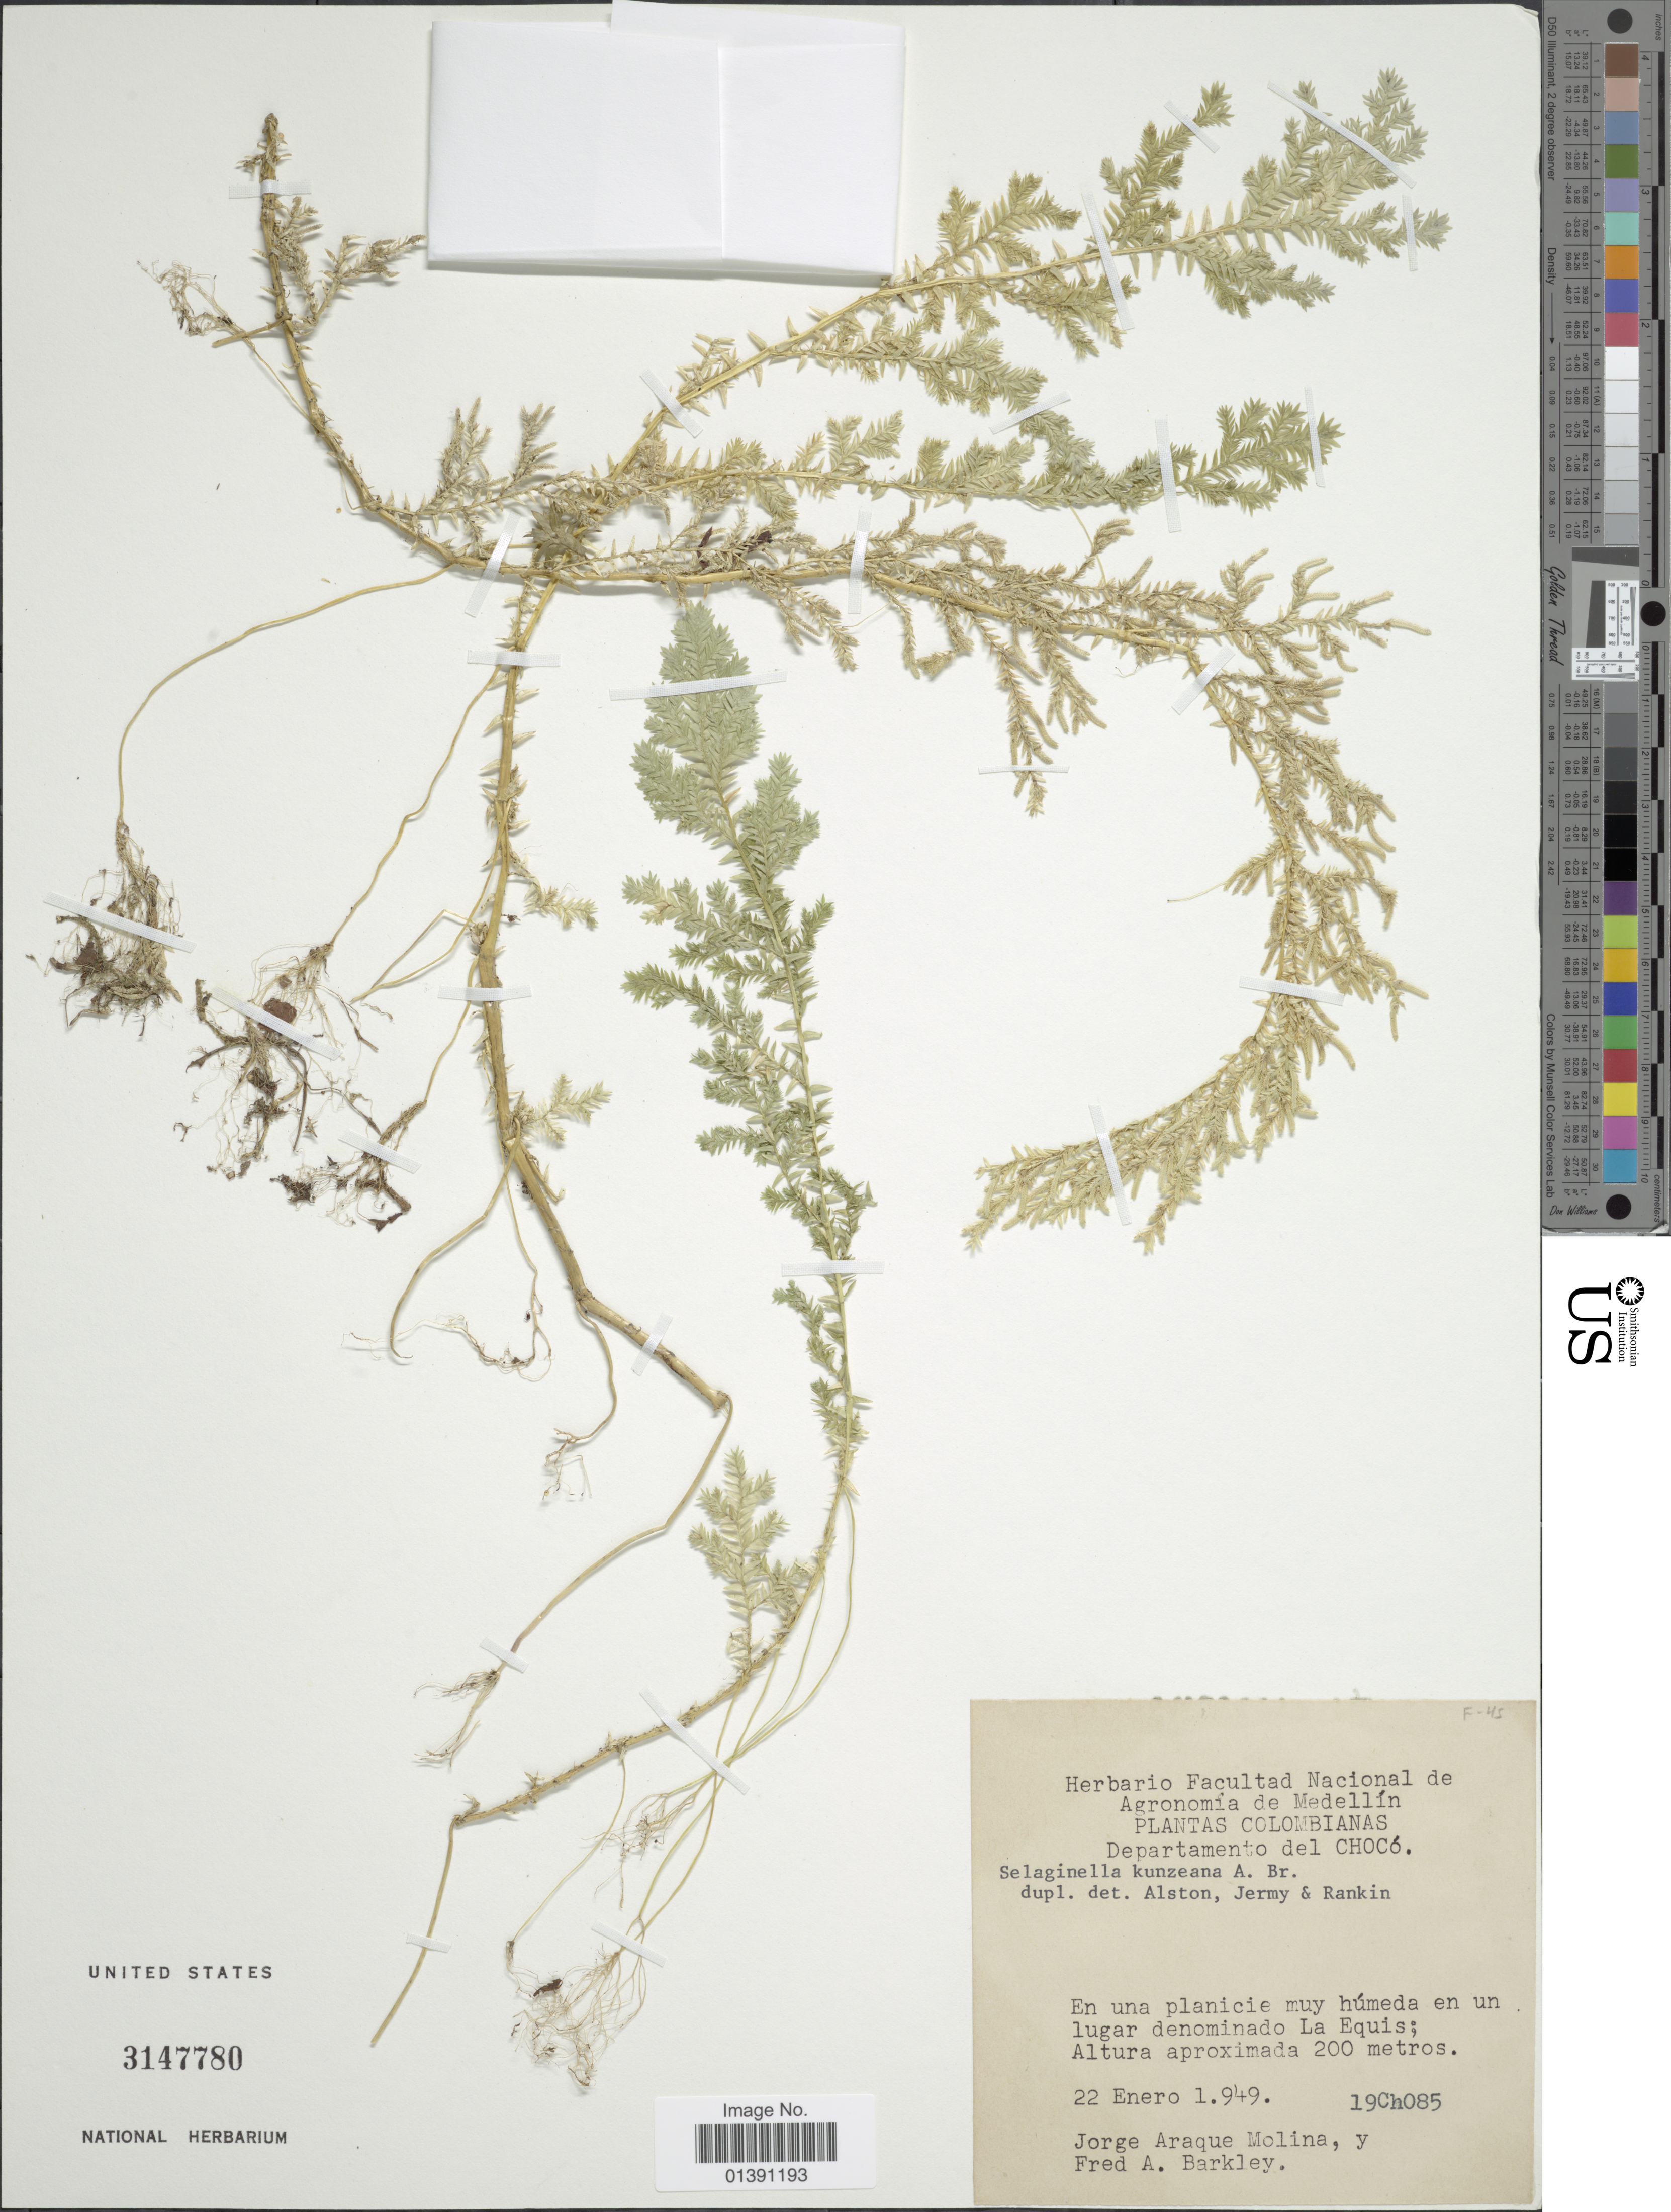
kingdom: Plantae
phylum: Tracheophyta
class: Lycopodiopsida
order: Selaginellales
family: Selaginellaceae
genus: Selaginella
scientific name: Selaginella kunzeana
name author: A. Br.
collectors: J. A. Molina & F. A. Barkley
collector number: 19CH085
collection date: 1949-01-22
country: Colombia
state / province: Chocó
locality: En una planicie muy húmeda en un luga denomida La Equis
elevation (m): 200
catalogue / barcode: US 3147780